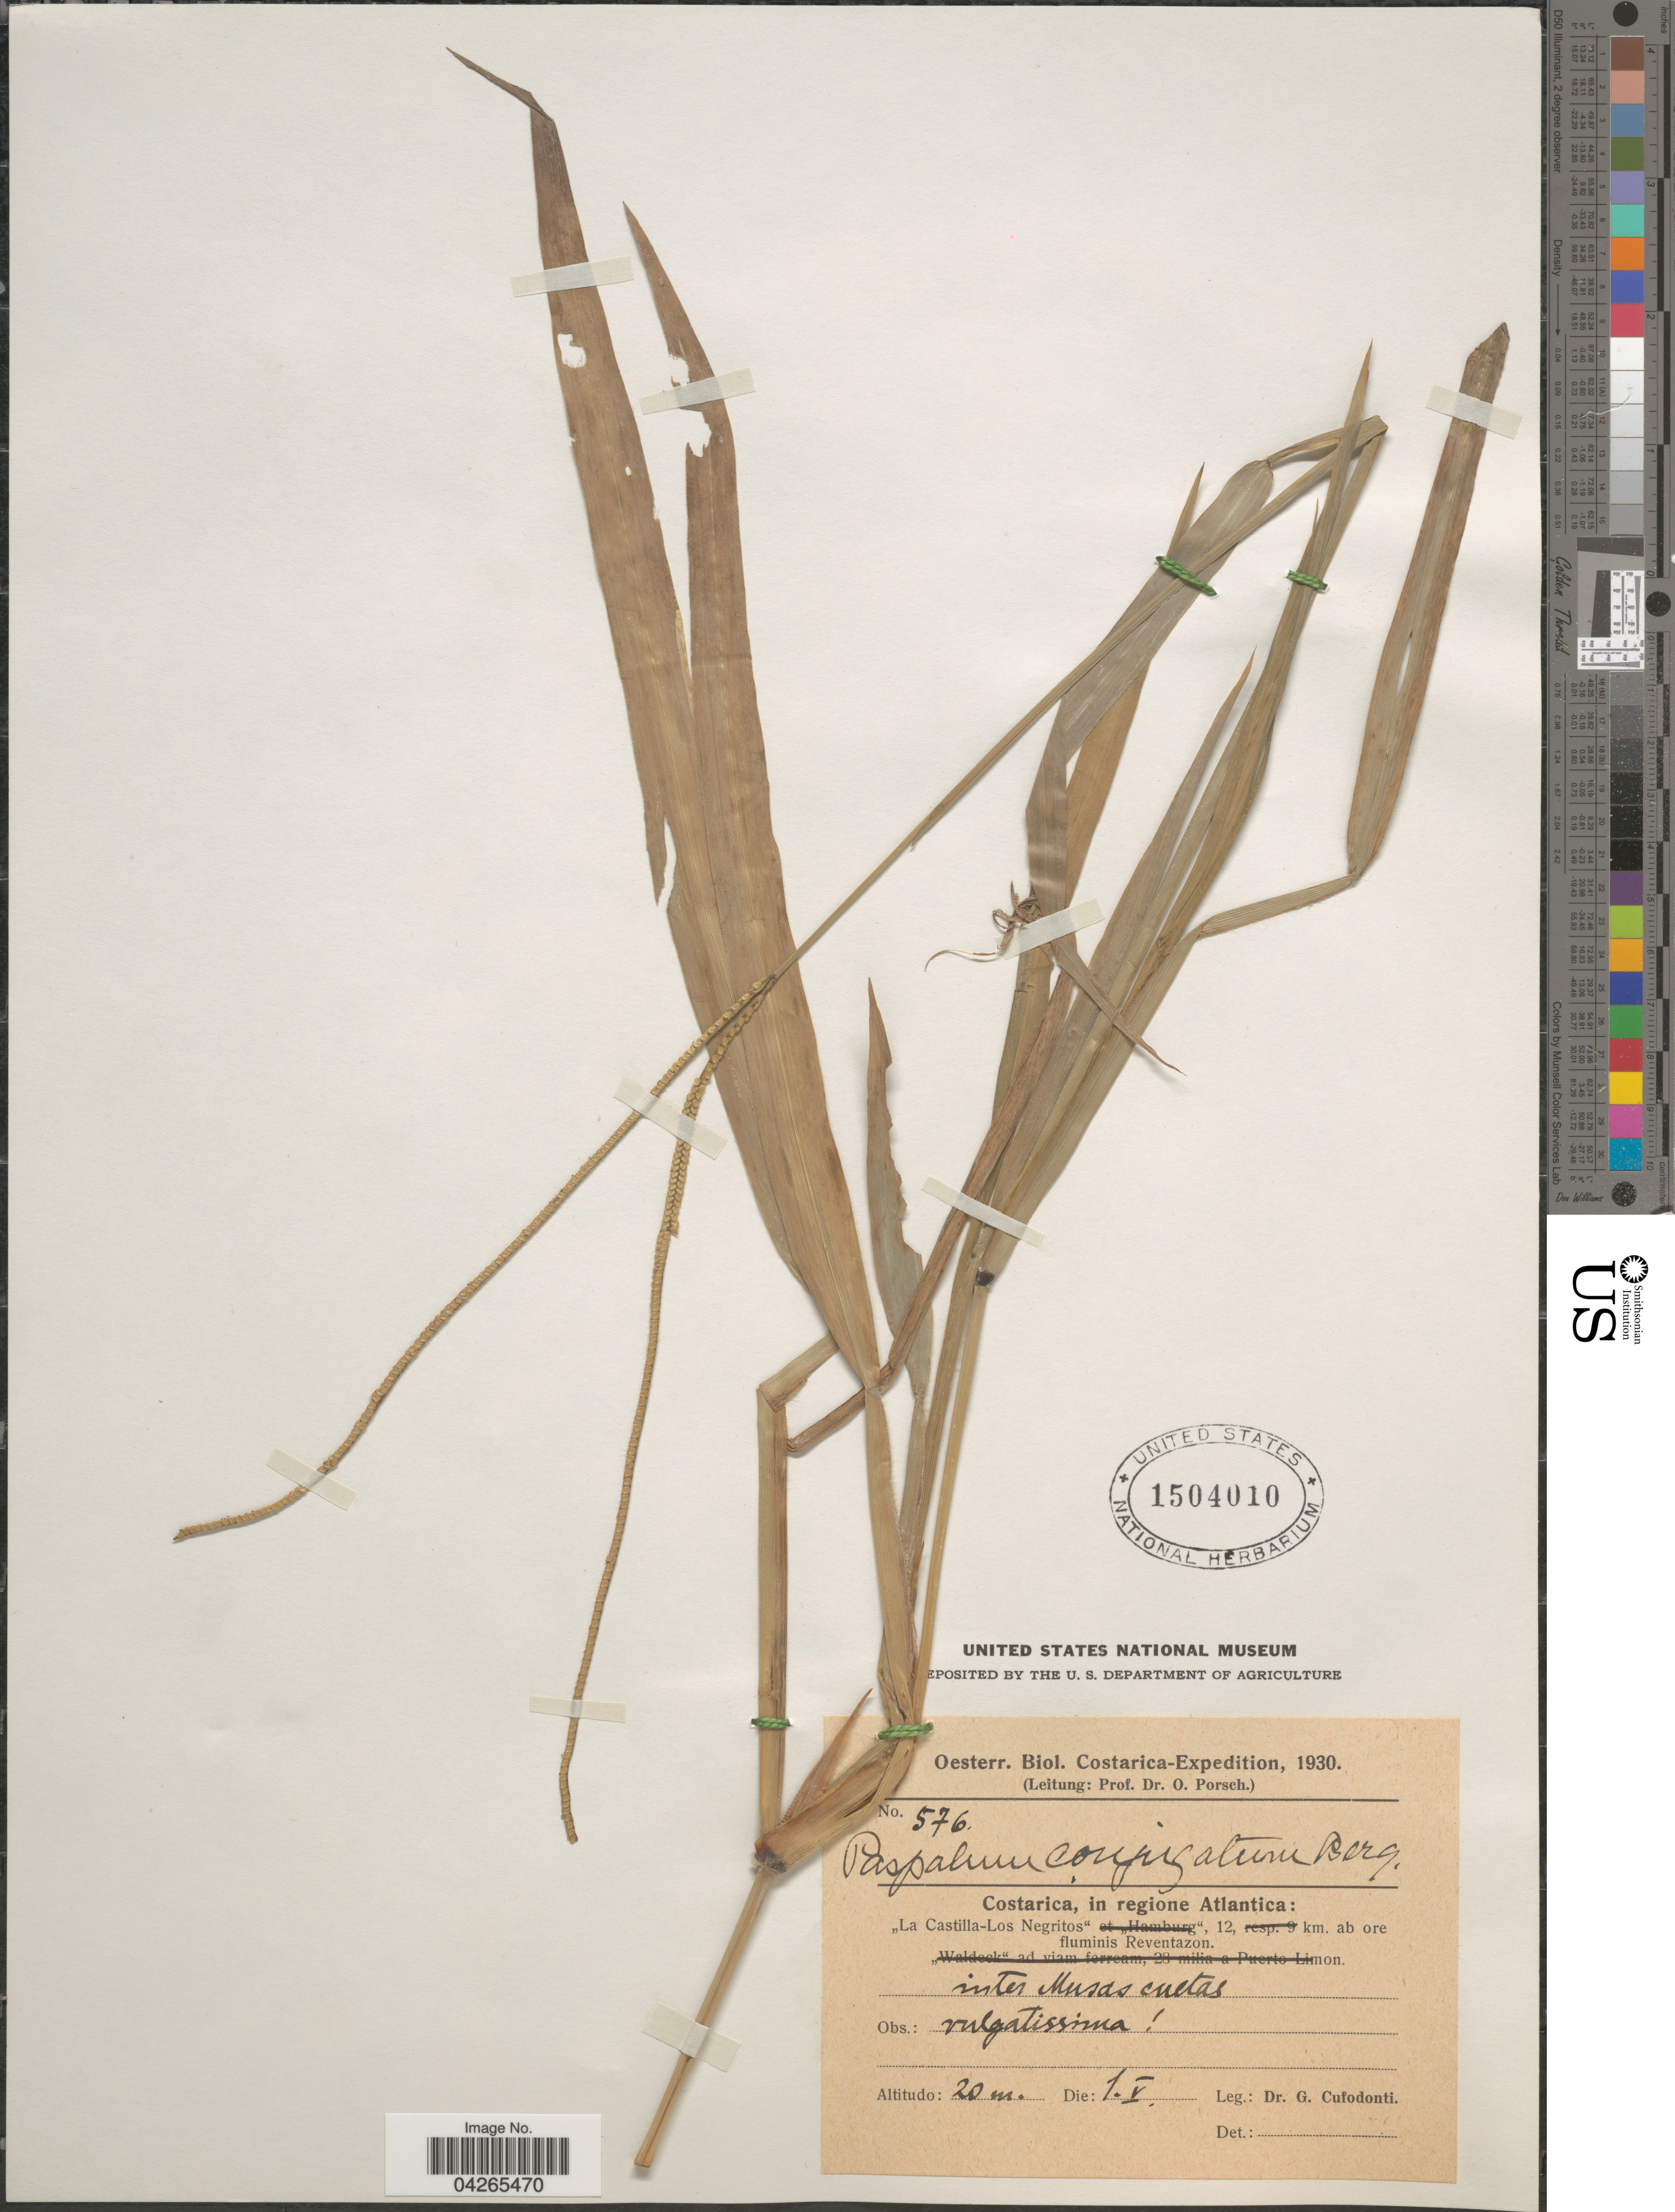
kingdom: Plantae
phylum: Tracheophyta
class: Liliopsida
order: Poales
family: Poaceae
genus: Paspalum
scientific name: Paspalum conjugatum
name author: P.J. Bergius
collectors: G. Cufodontis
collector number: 576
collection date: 1930-05-01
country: Costa Rica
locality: Oesterr. Biol. Costarica-Expedition, 1930. Costarica, in regione Atlantica: "La Castilla-Los Negritos" 12 km. ab ore fluminis Reventazon. Inter Musascuetas.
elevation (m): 20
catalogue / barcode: US 1504010